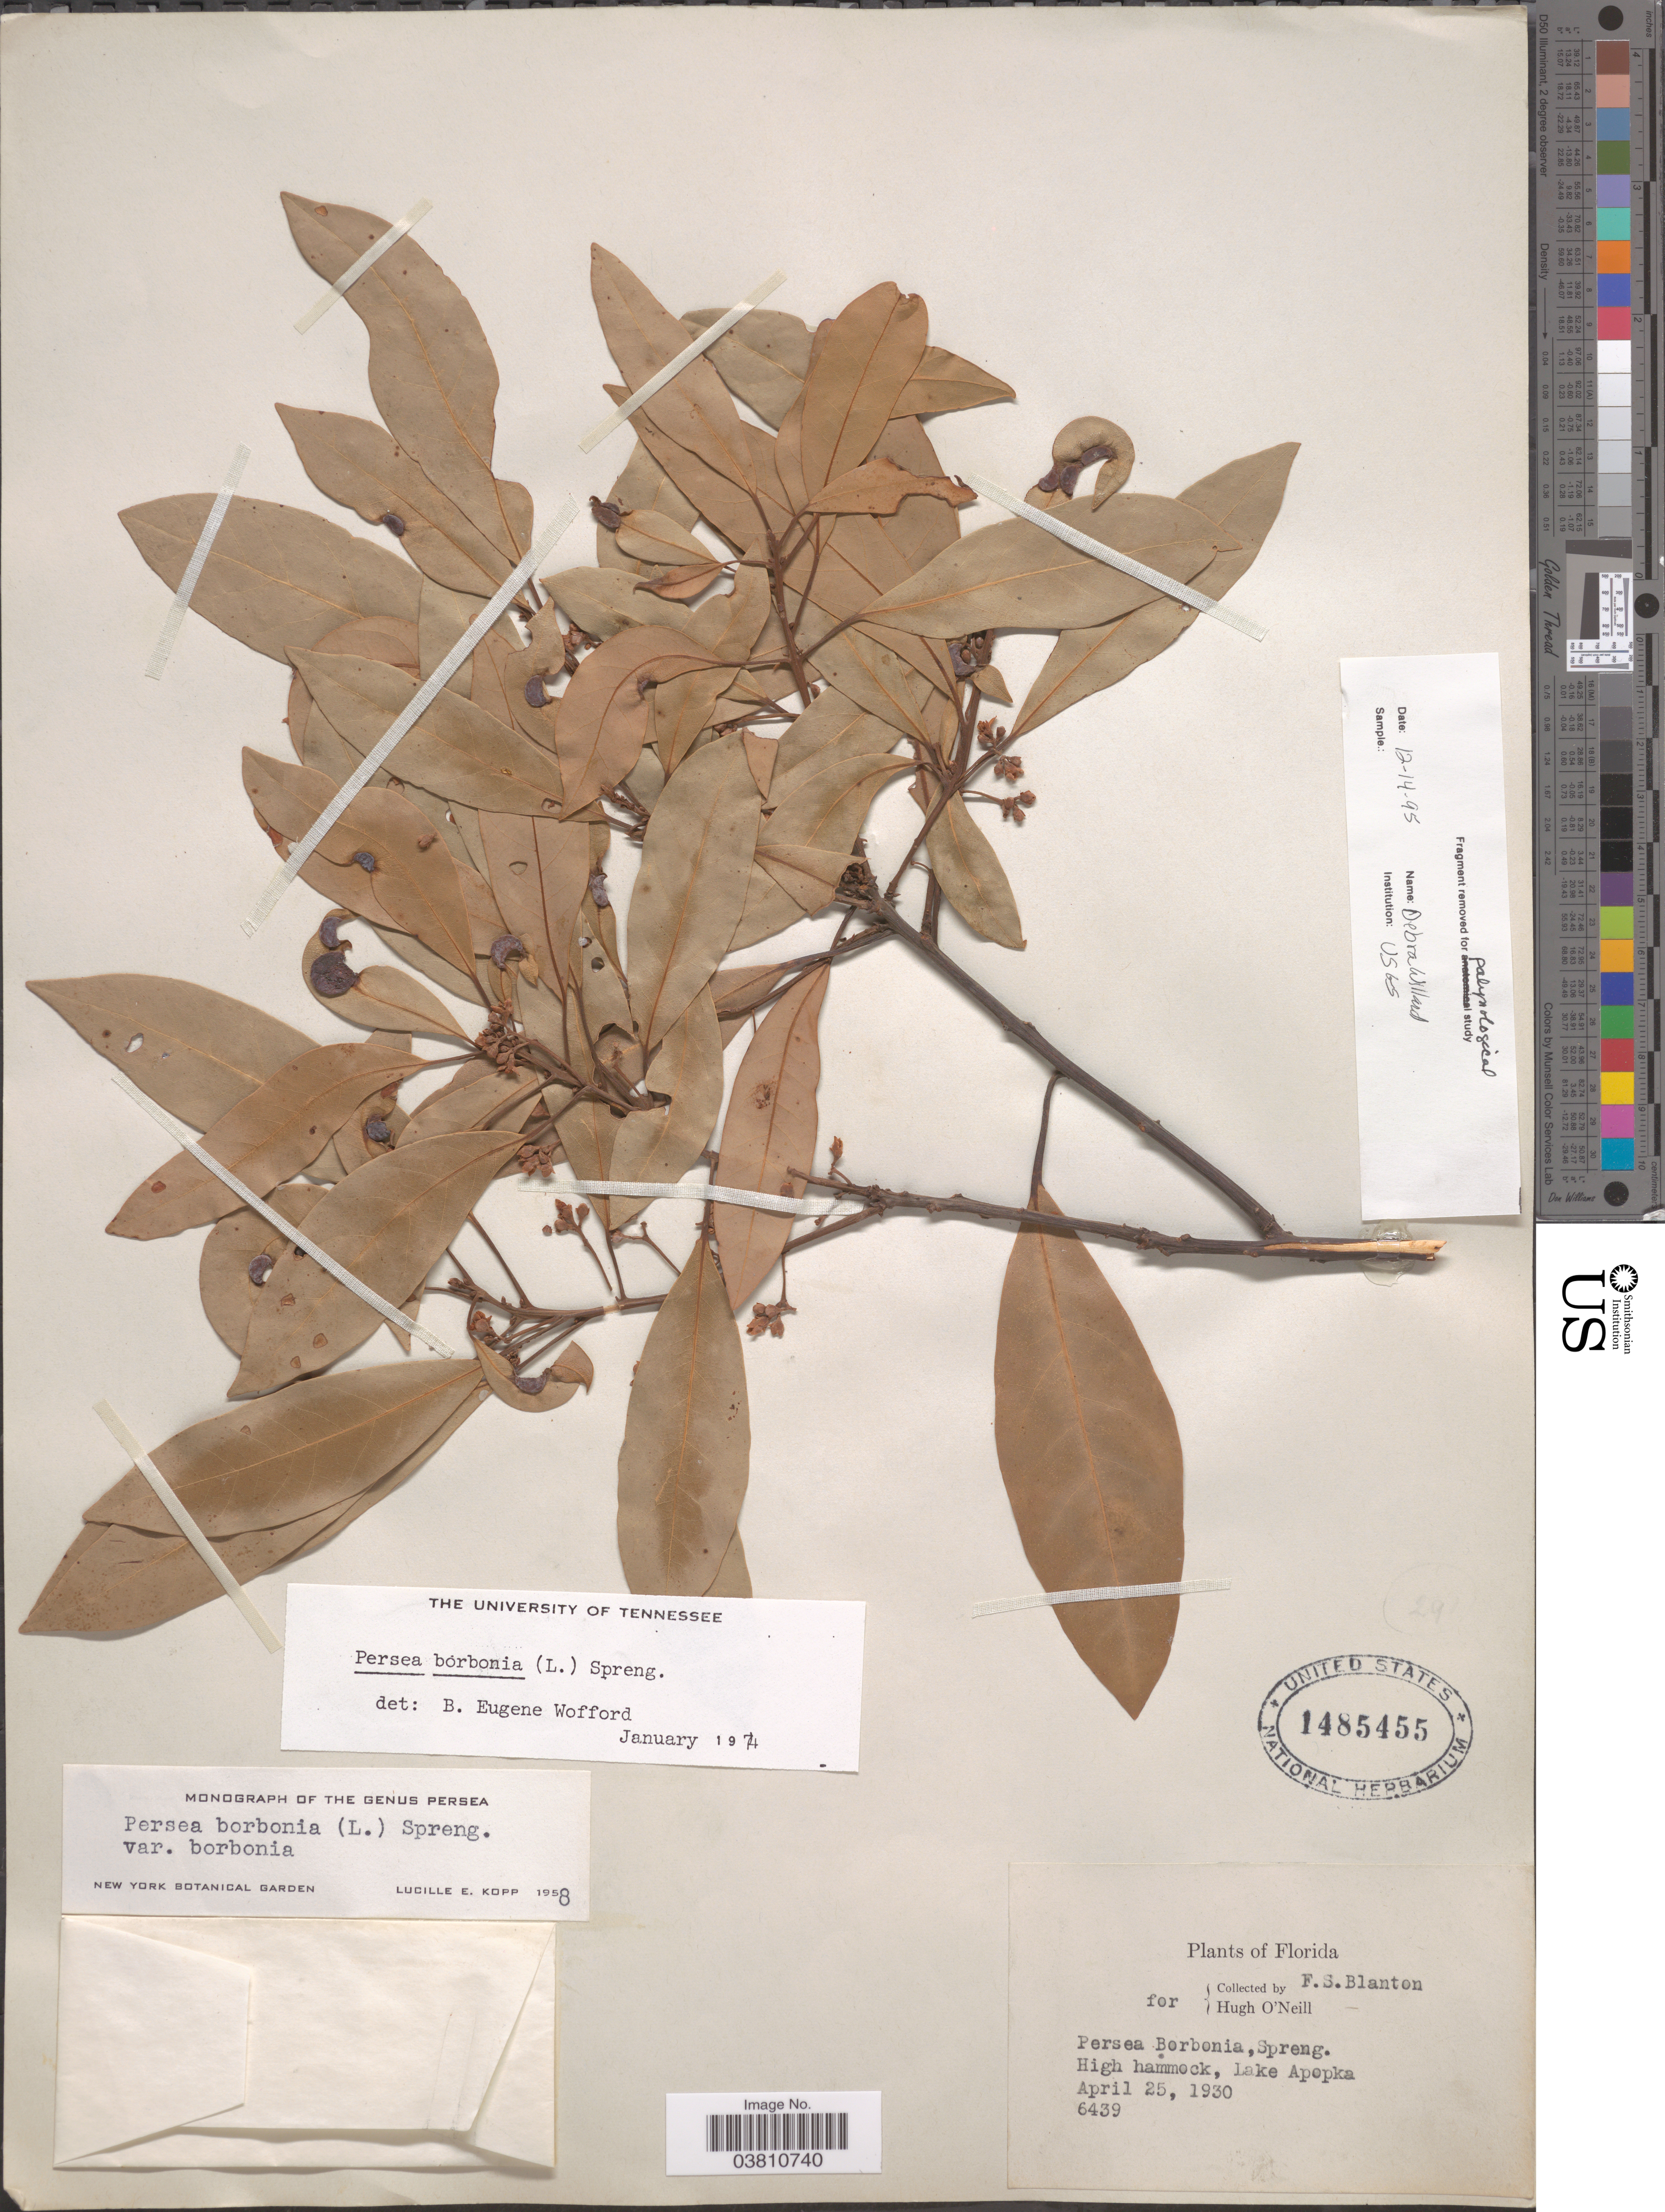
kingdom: Plantae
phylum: Tracheophyta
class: Magnoliopsida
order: Laurales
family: Lauraceae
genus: Persea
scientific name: Persea borbonia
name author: (L.) Spreng.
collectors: F. S. Blanton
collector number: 6439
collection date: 1930-04-25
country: United States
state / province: Florida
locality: High hammock, Lake Apopka.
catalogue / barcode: US 1485455